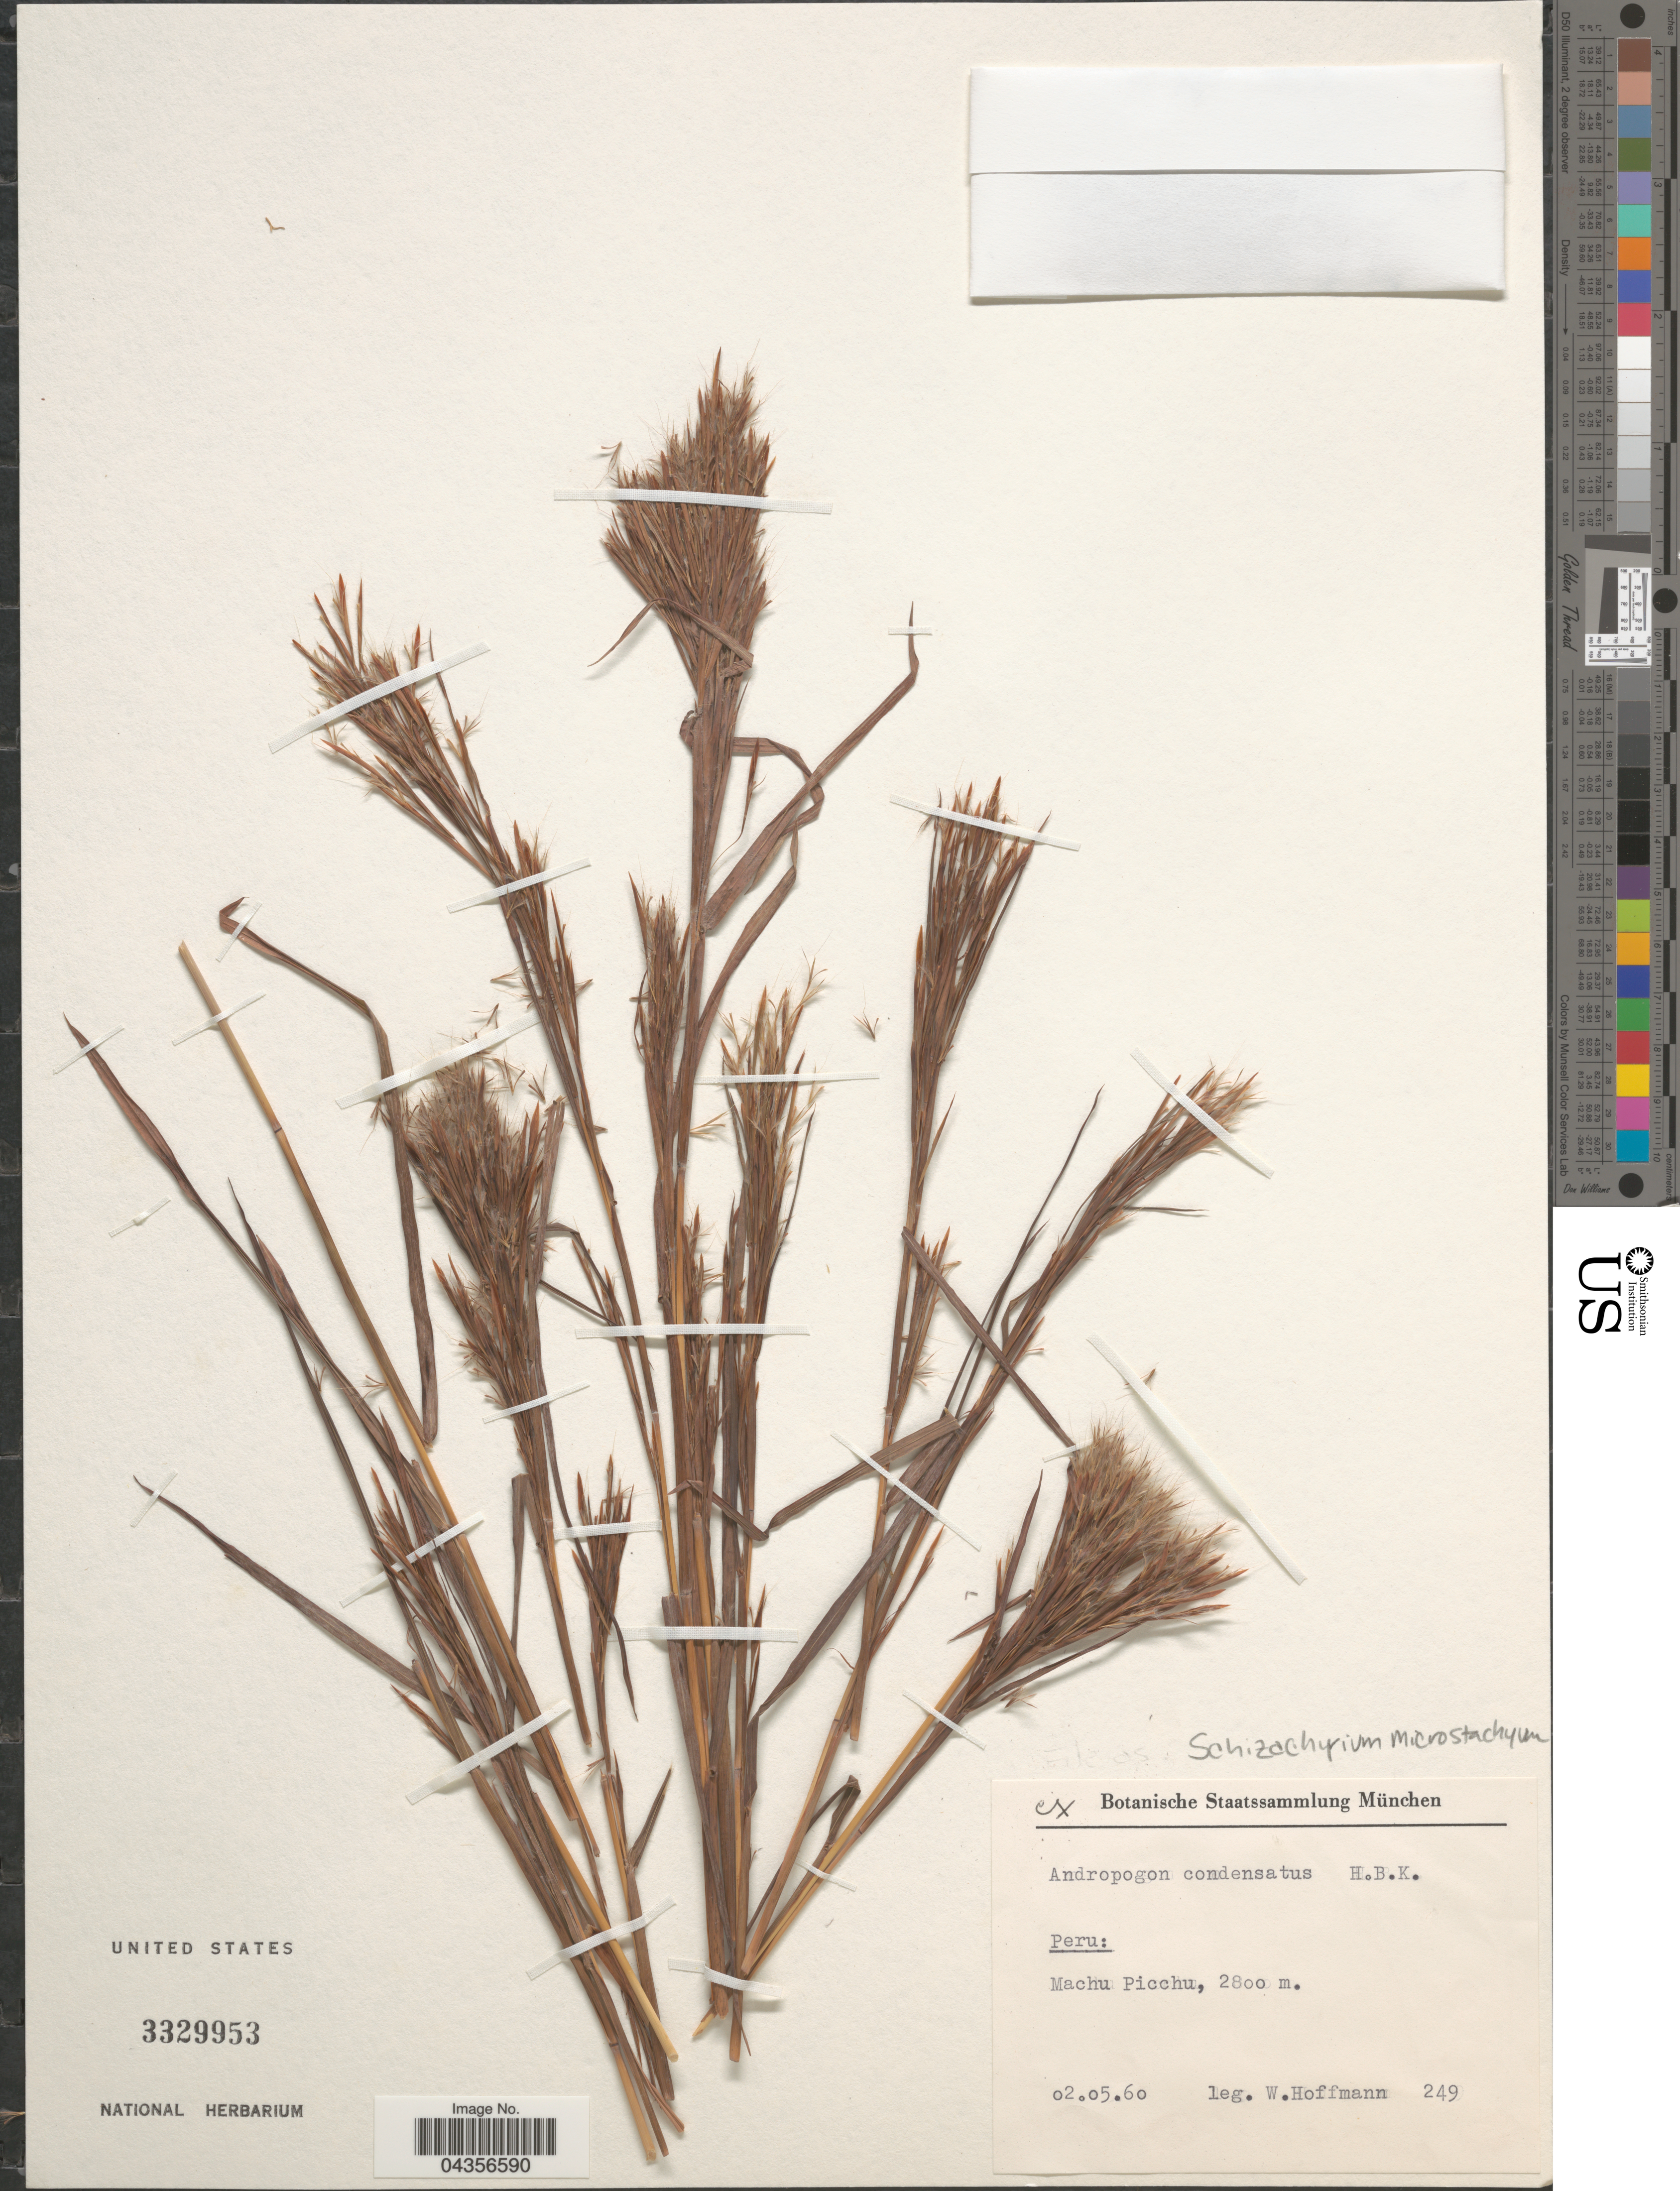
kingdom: Plantae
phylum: Tracheophyta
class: Liliopsida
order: Poales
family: Poaceae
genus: Schizachyrium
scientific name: Schizachyrium microstachyum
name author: (Desv. ex Ham.) Roseng. et al.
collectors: W. Hoffmann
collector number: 249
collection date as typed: Transcribed d/m/y: 2/5/60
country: Peru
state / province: Cusco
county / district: Urubamba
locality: Machu Picchu.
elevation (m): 2800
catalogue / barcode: US 3329953